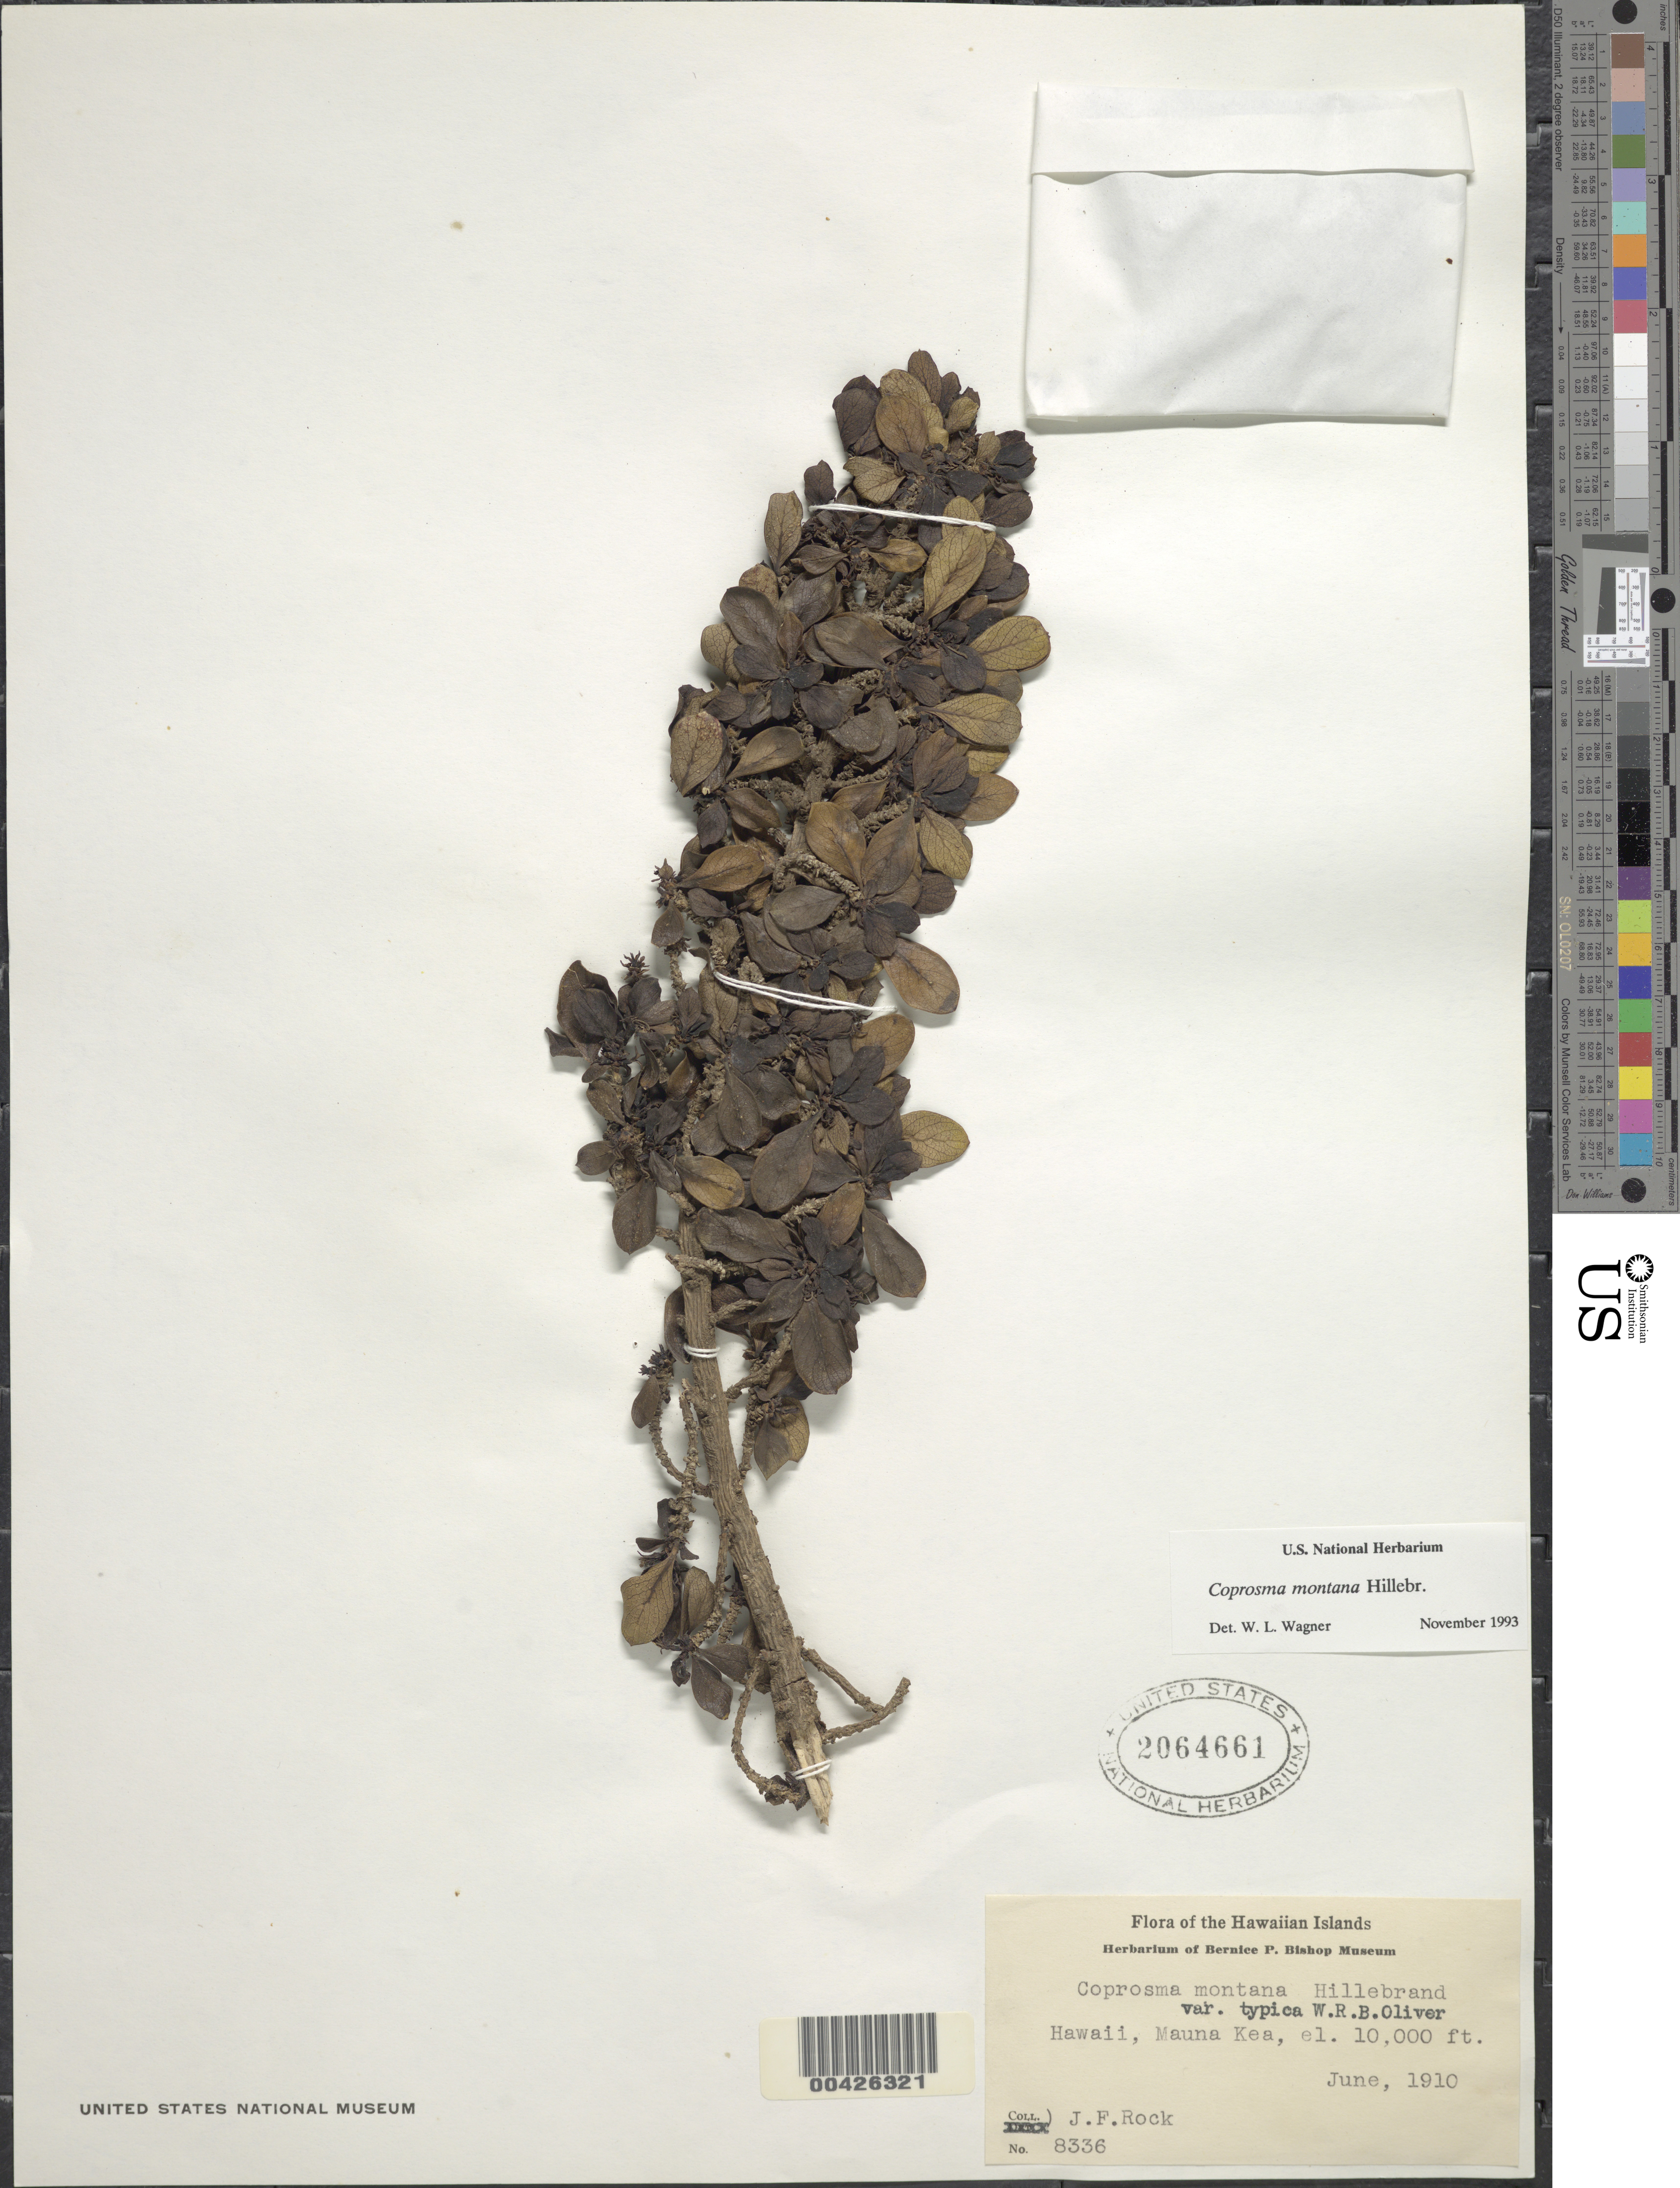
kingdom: Plantae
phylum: Tracheophyta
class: Magnoliopsida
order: Gentianales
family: Rubiaceae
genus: Coprosma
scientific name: Coprosma montana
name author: Hillebr.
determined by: Wagner, W. L., (BOT), Smithsonian Institution - National Museum of Natural History (UNITED STATES)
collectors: J. F. Rock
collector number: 8336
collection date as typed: Jun 1910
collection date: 1910-06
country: United States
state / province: Hawaii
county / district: Hawaii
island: Hawaii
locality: Mauna Kea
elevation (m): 3048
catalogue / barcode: US 2064661